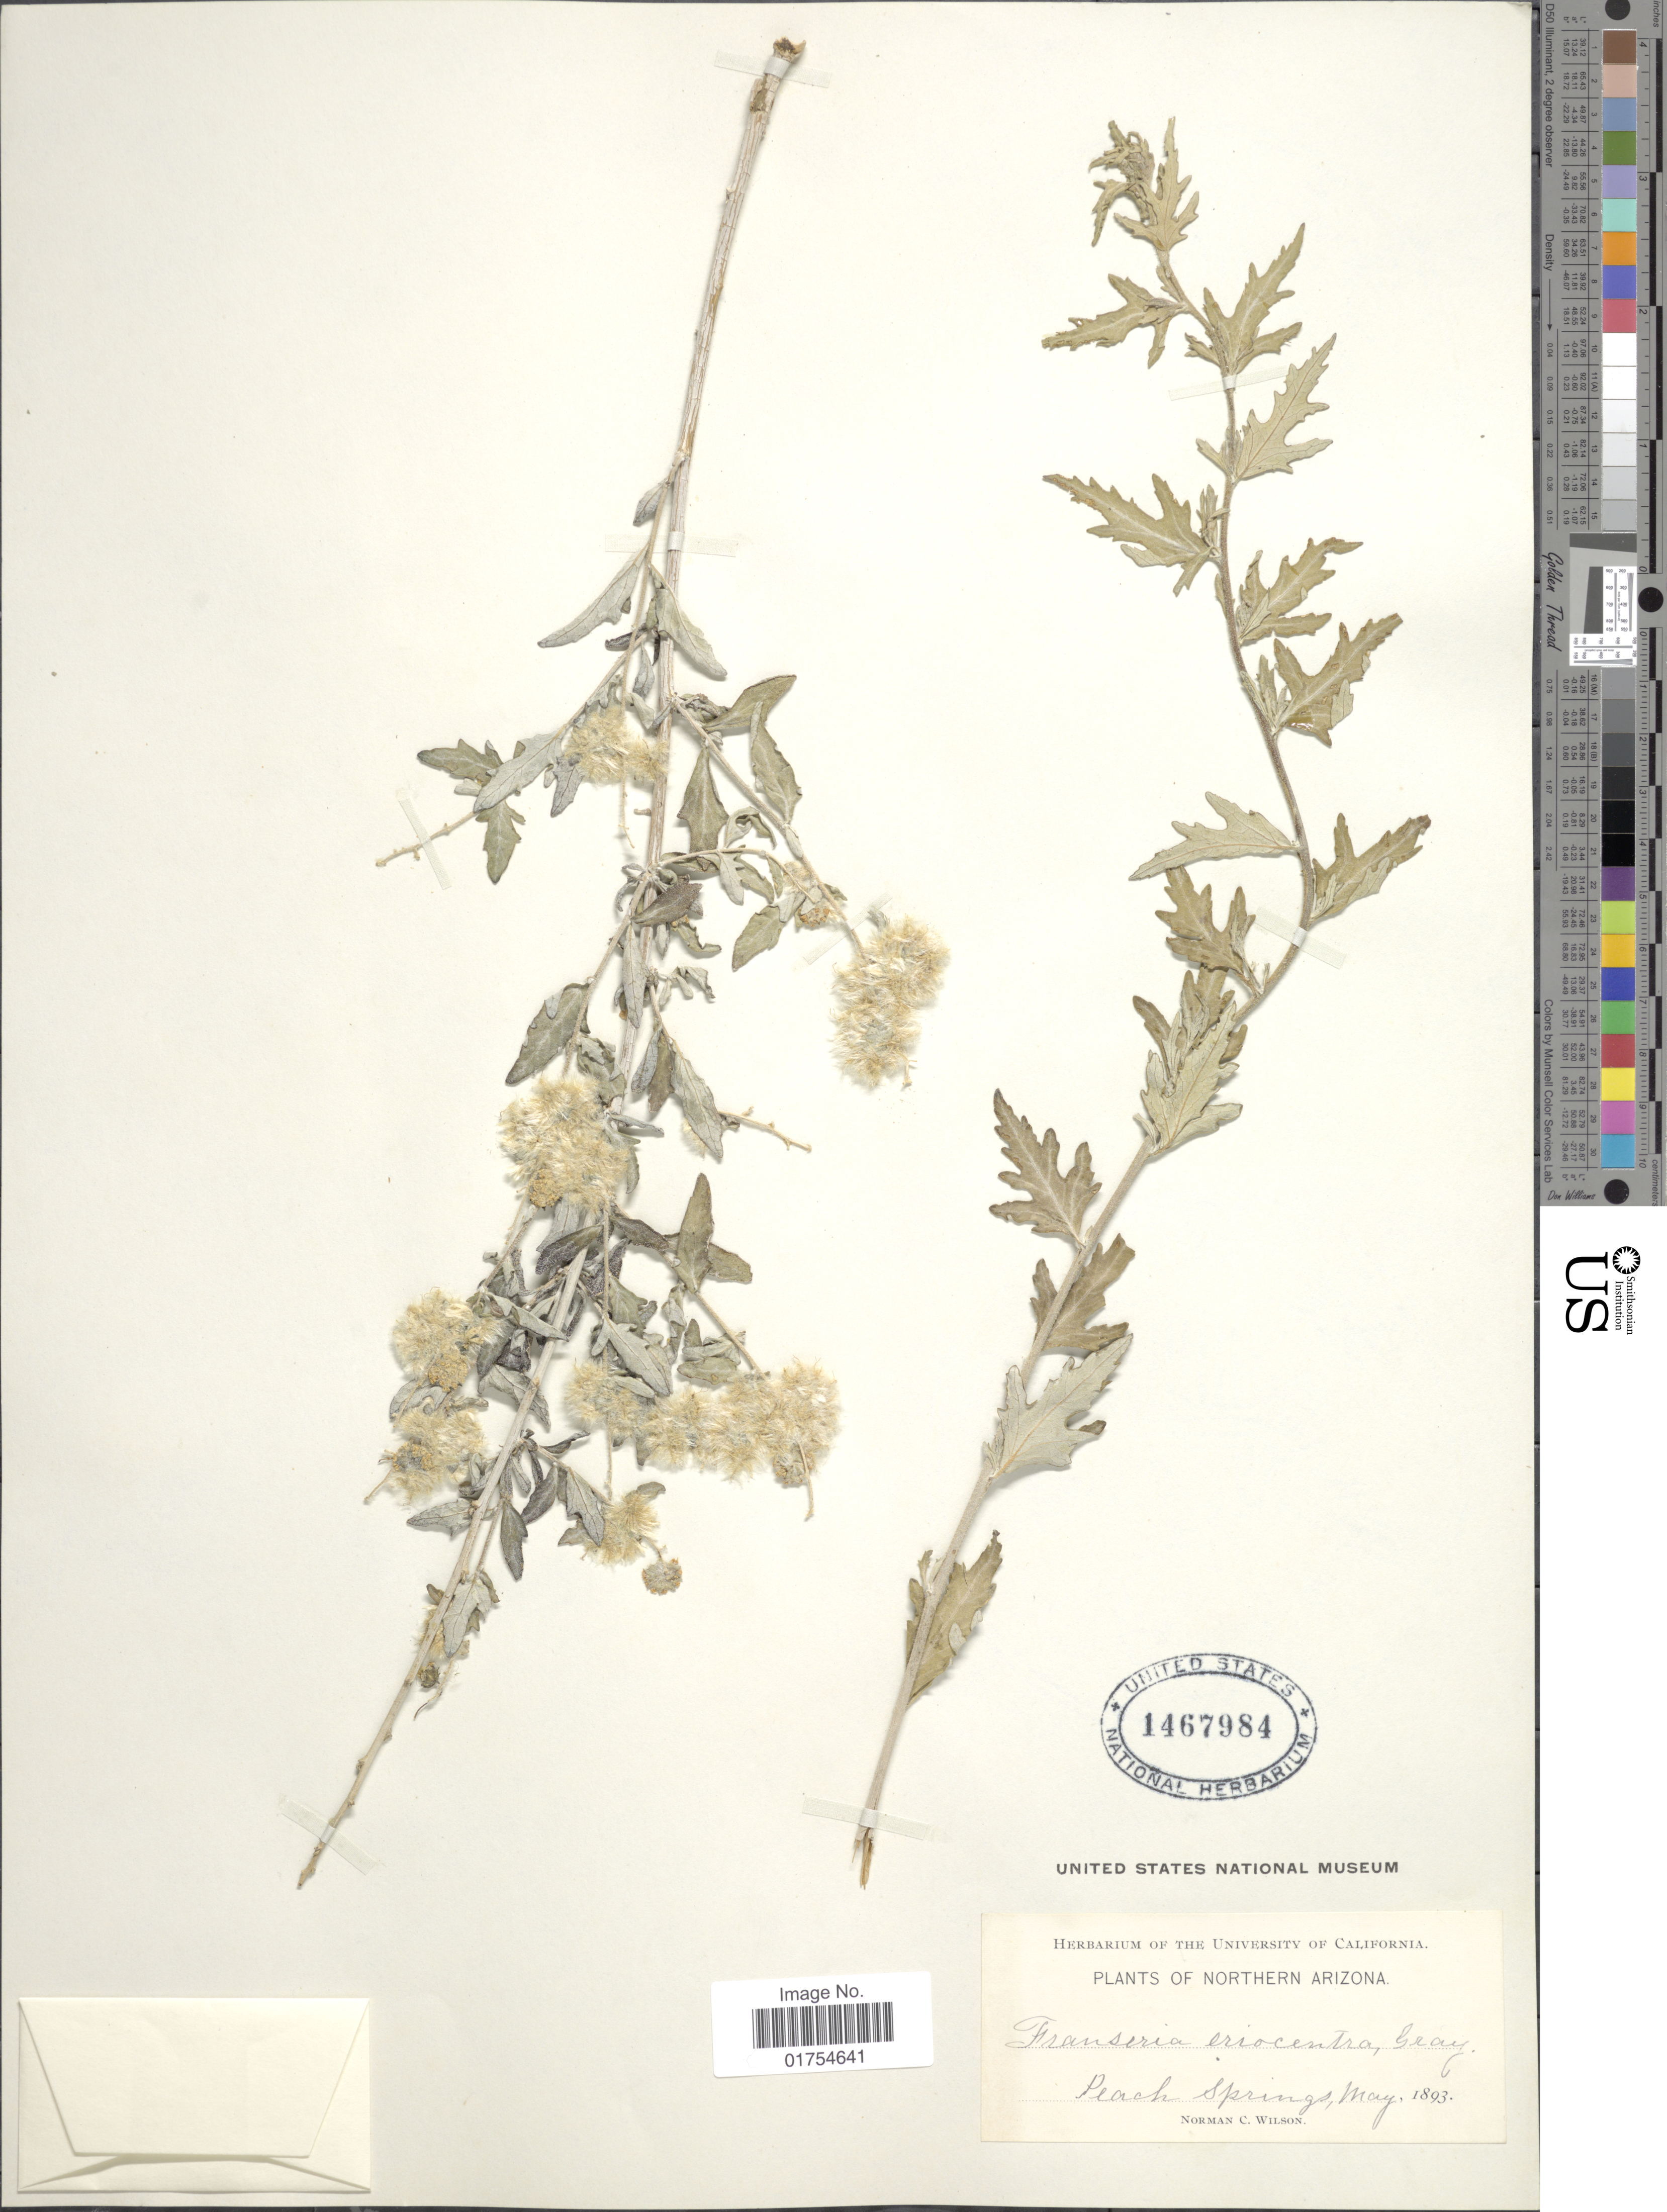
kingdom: Plantae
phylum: Tracheophyta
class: Magnoliopsida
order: Asterales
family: Asteraceae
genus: Franseria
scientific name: Franseria eriocentra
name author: A. Gray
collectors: N. C. Wilson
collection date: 1893-05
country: United States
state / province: Arizona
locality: Northern Arizona, Peach Springs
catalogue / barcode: US 1467984